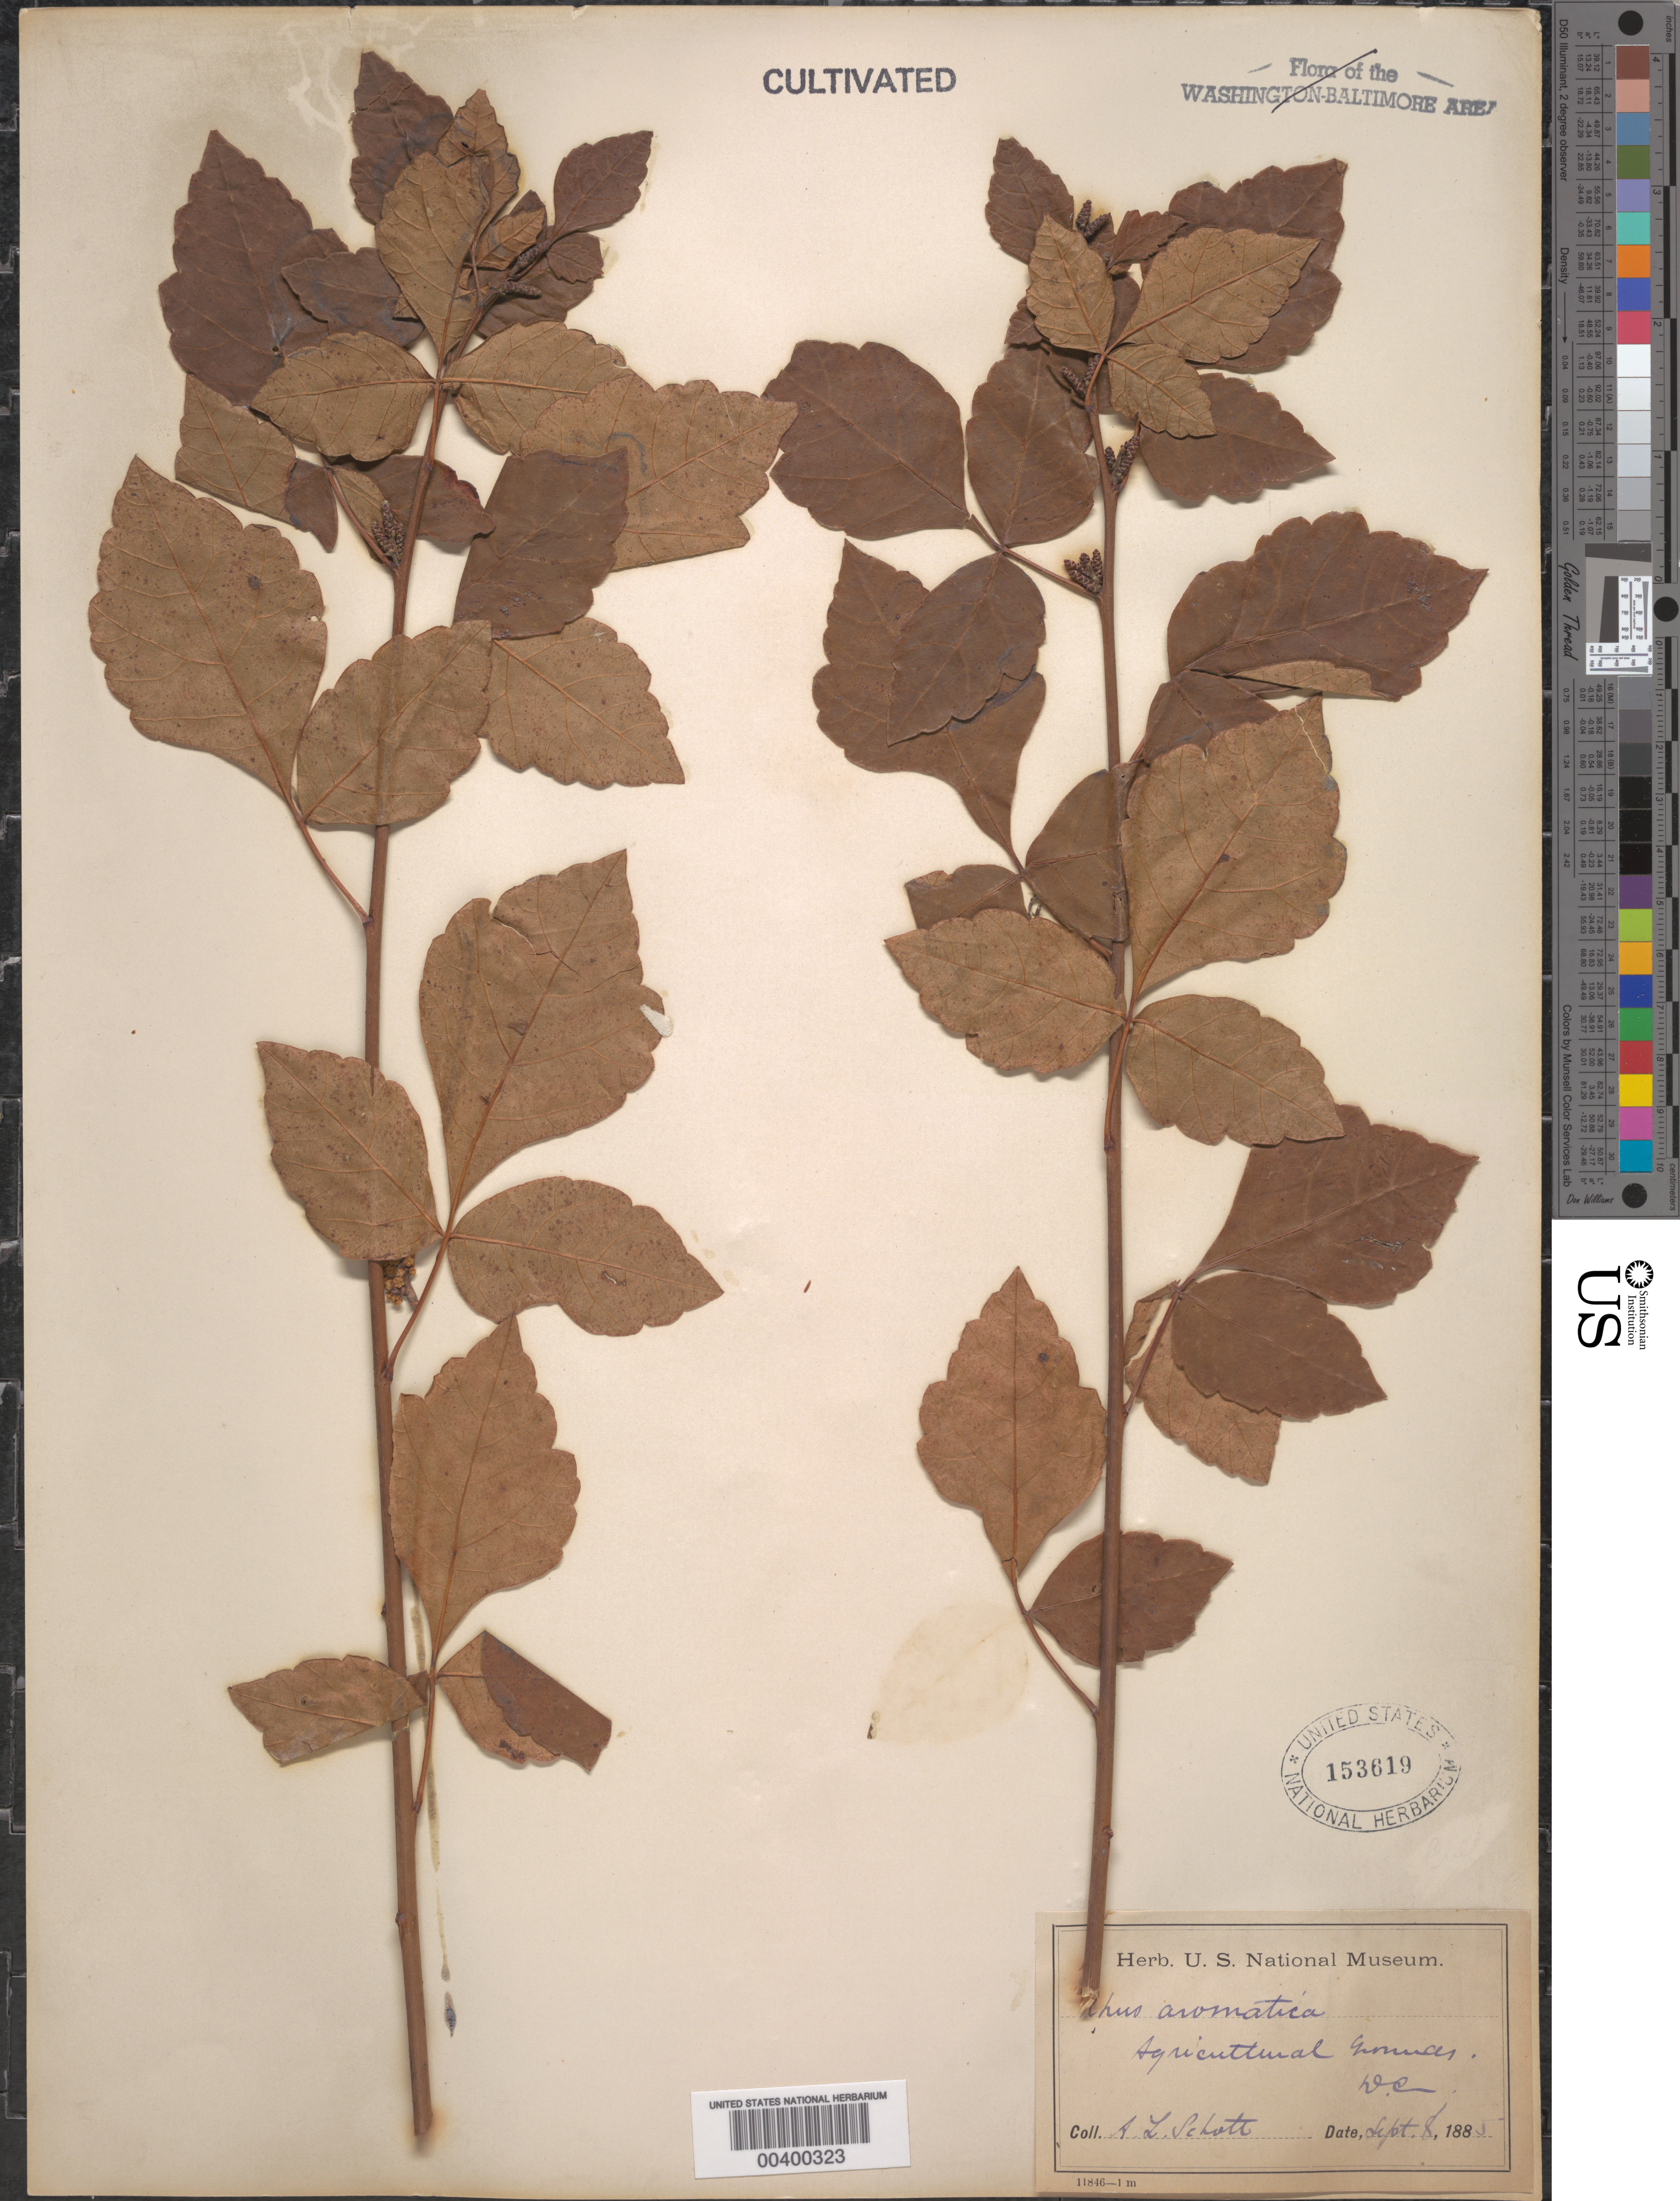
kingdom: Plantae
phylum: Tracheophyta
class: Magnoliopsida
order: Sapindales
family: Anacardiaceae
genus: Rhus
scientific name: Rhus aromatica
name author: Aiton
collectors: A. L. Schott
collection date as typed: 08 Sep 1885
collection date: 1885-09-08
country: United States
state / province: District of Columbia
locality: Agricultural grounds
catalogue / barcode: US 153619